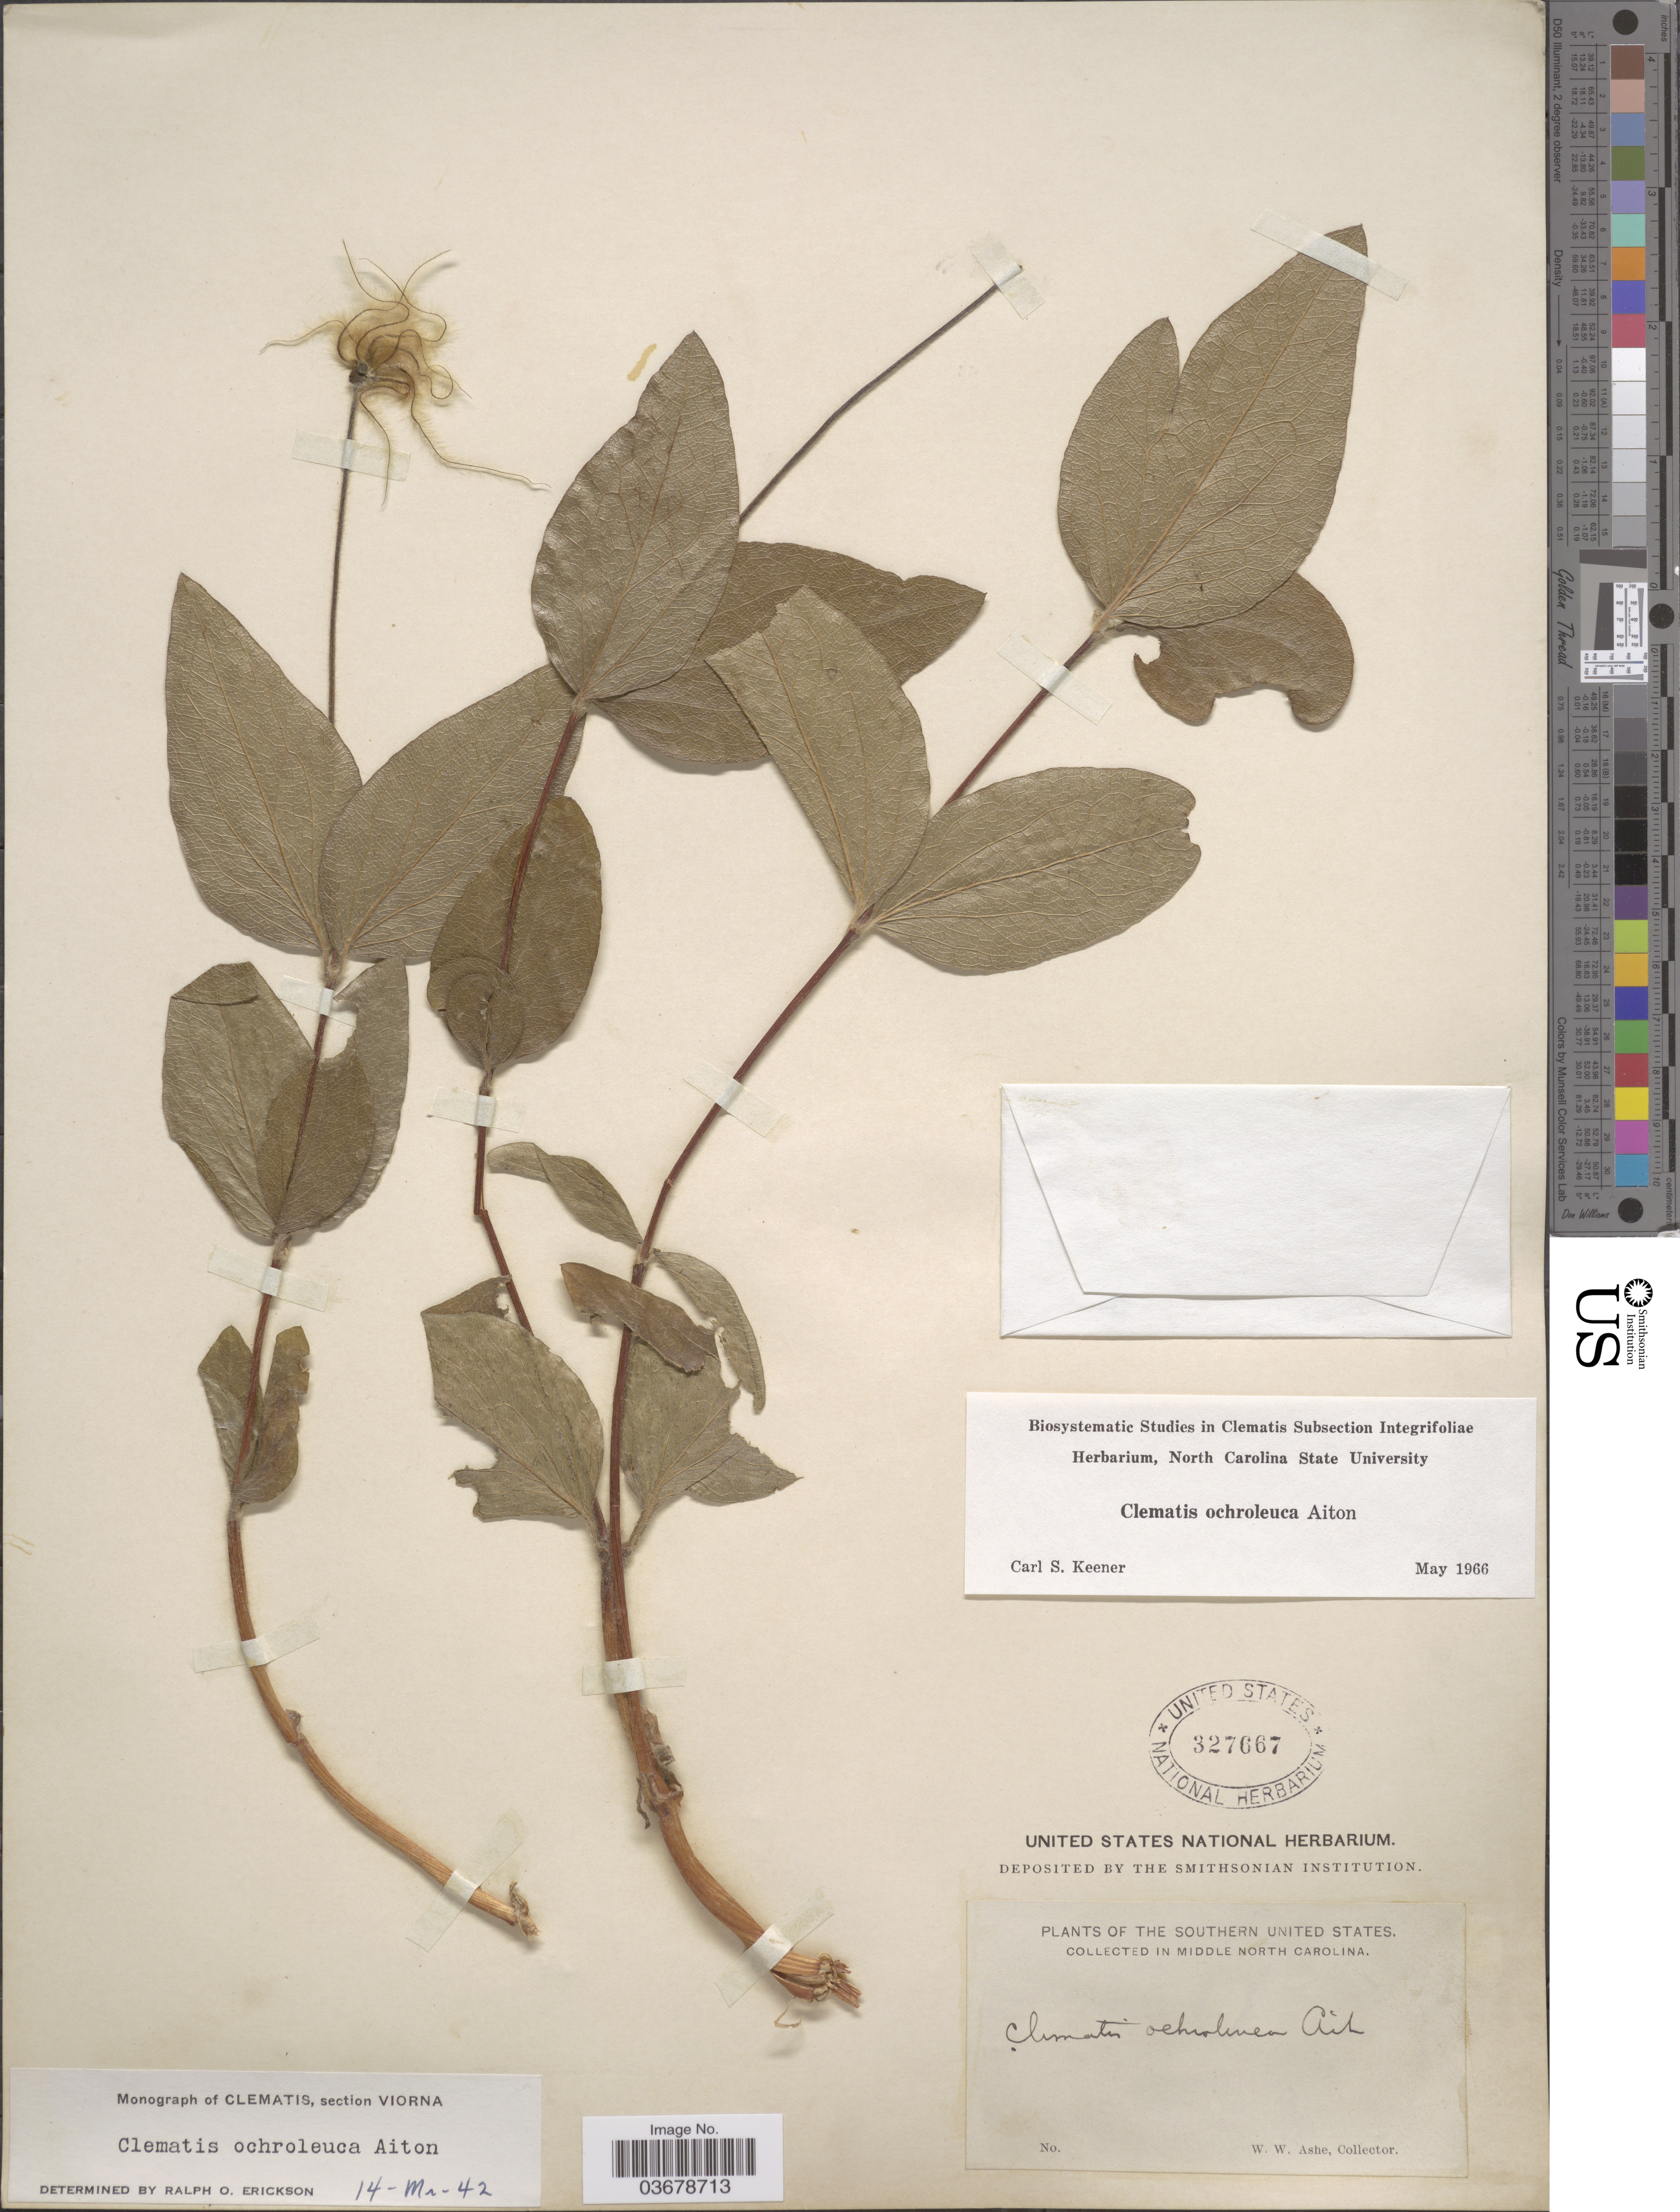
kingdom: Plantae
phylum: Tracheophyta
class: Magnoliopsida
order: Ranunculales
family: Ranunculaceae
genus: Clematis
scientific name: Clematis viorna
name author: L.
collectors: W. W. Ashe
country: United States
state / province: North Carolina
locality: The Southern United States. Middle North Carolina.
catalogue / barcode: US 327667